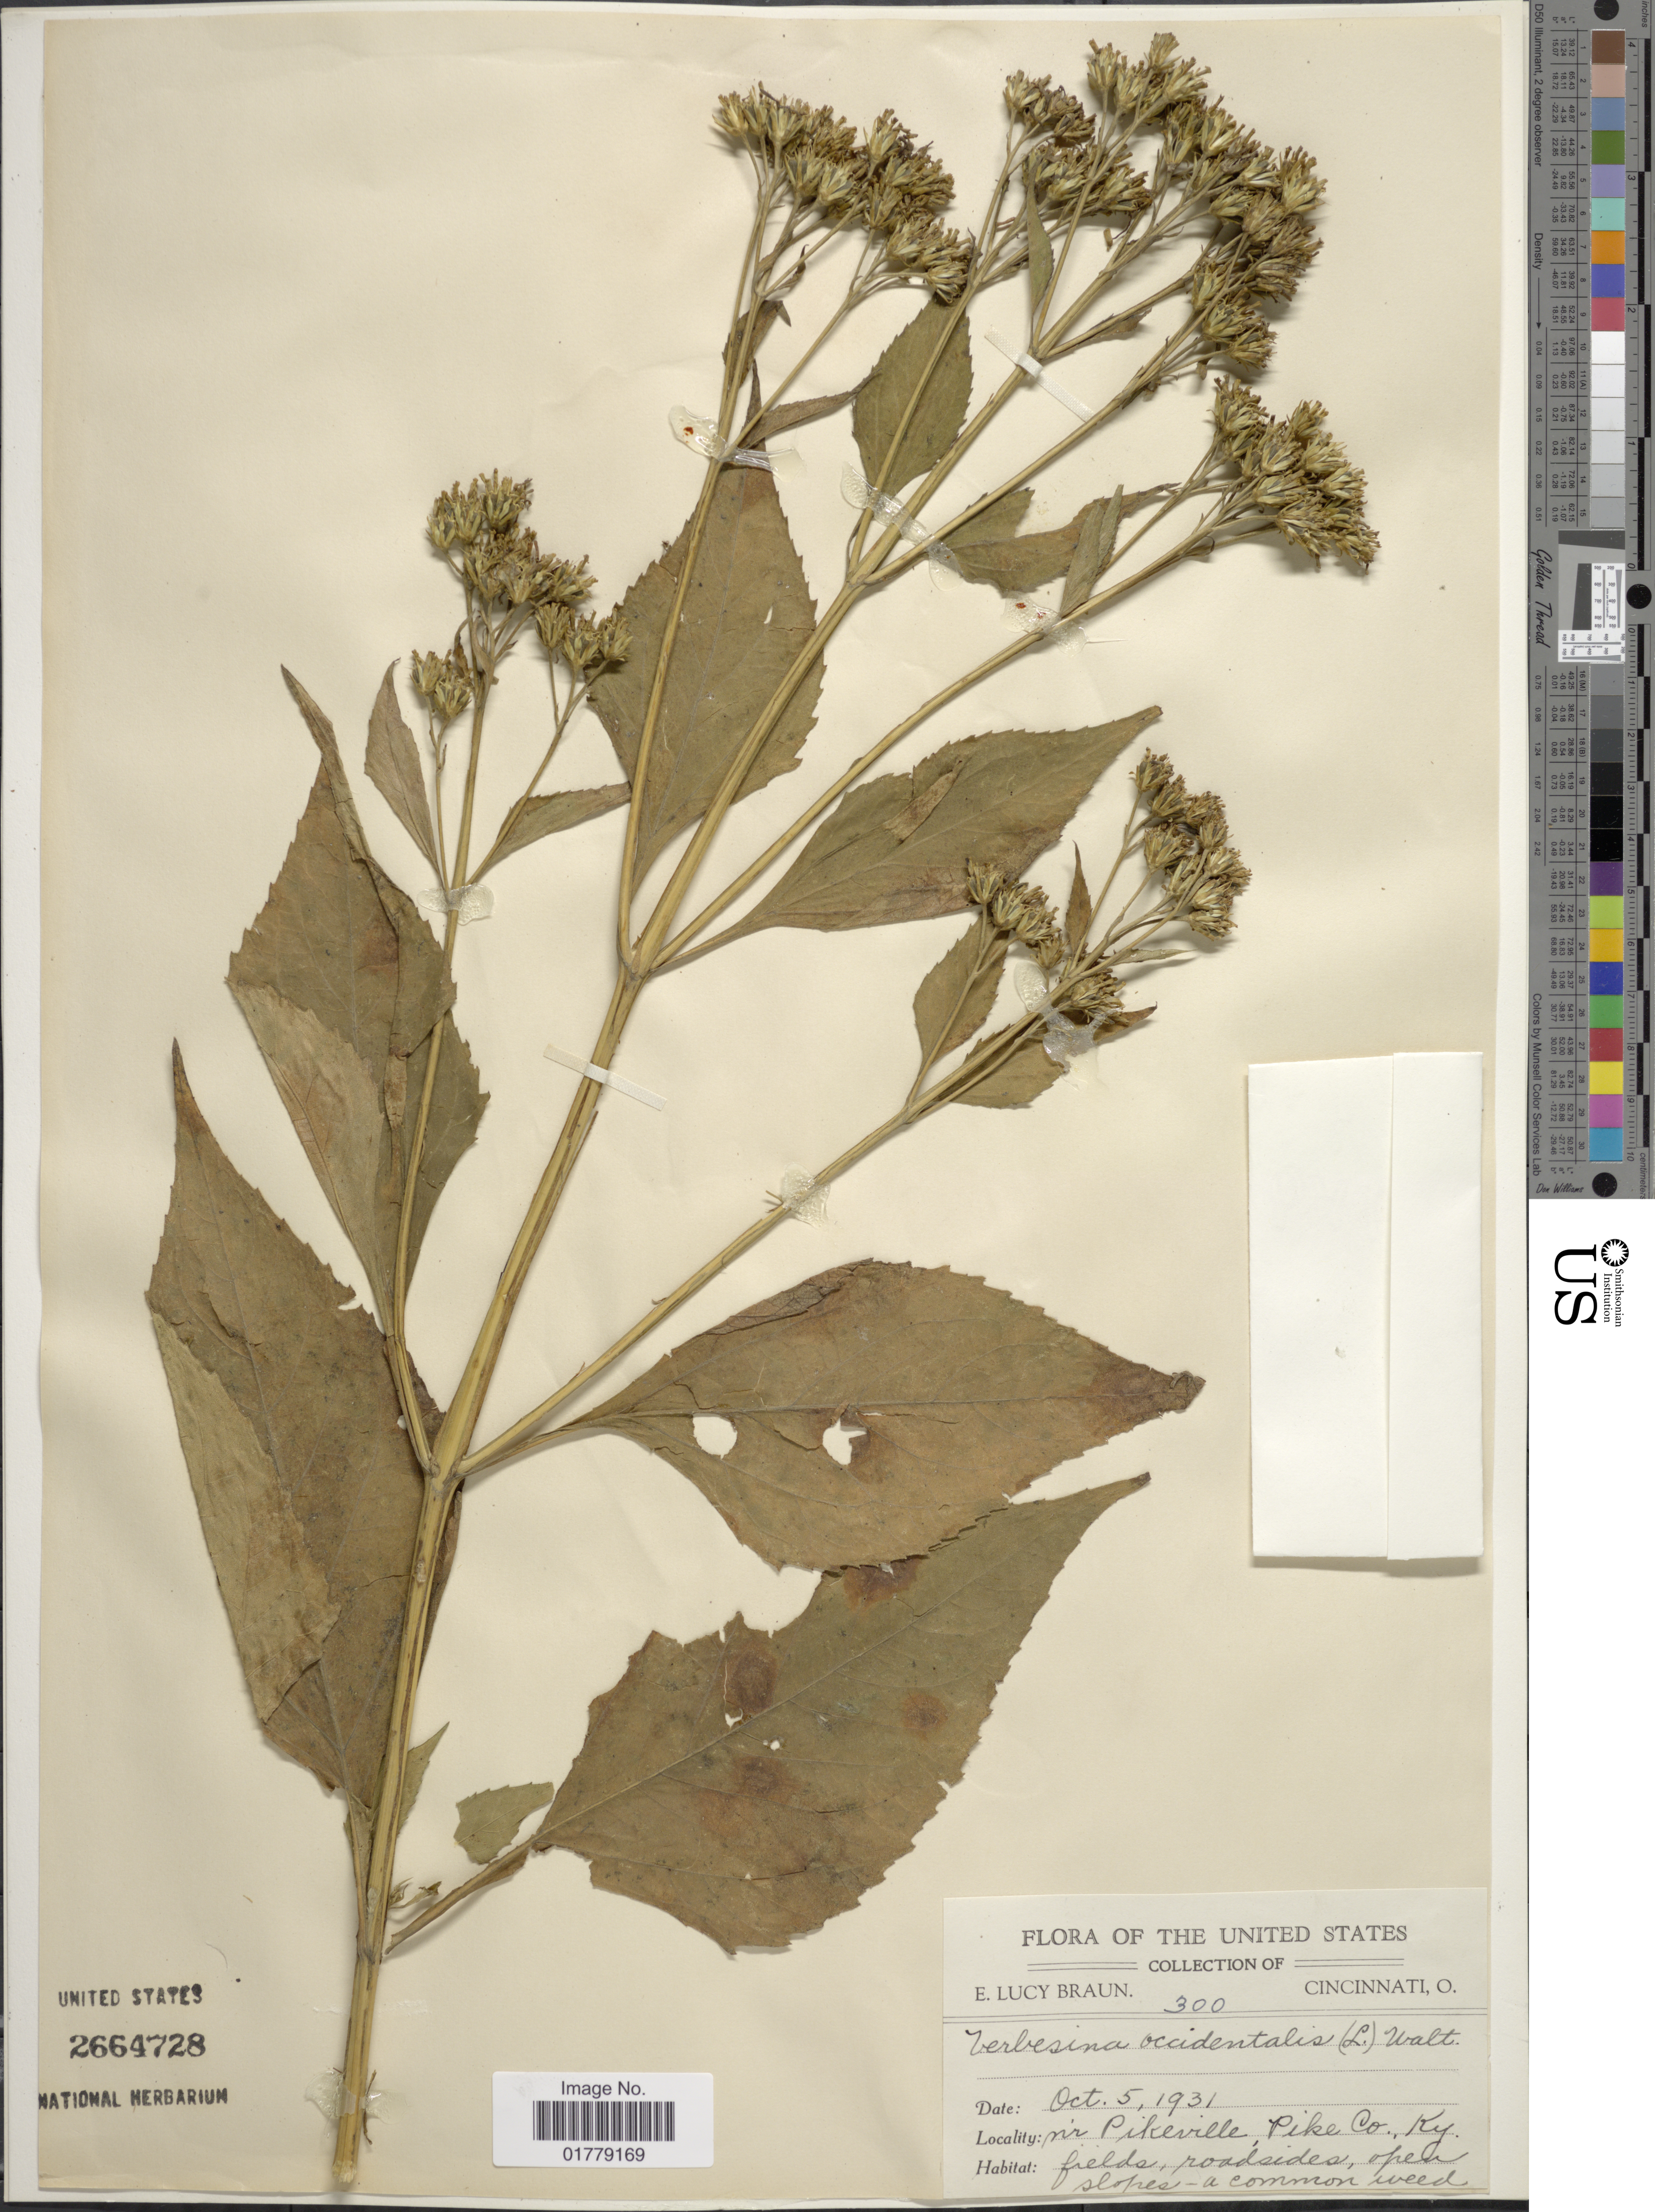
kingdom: Plantae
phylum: Tracheophyta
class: Magnoliopsida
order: Asterales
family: Asteraceae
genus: Verbesina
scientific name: Verbesina occidentalis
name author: (L.) Walter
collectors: E. L. Braun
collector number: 300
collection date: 1931-10-05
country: United States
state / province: Kentucky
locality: Nr. Pikeville, Pike Co., Ky.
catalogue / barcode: US 2664728